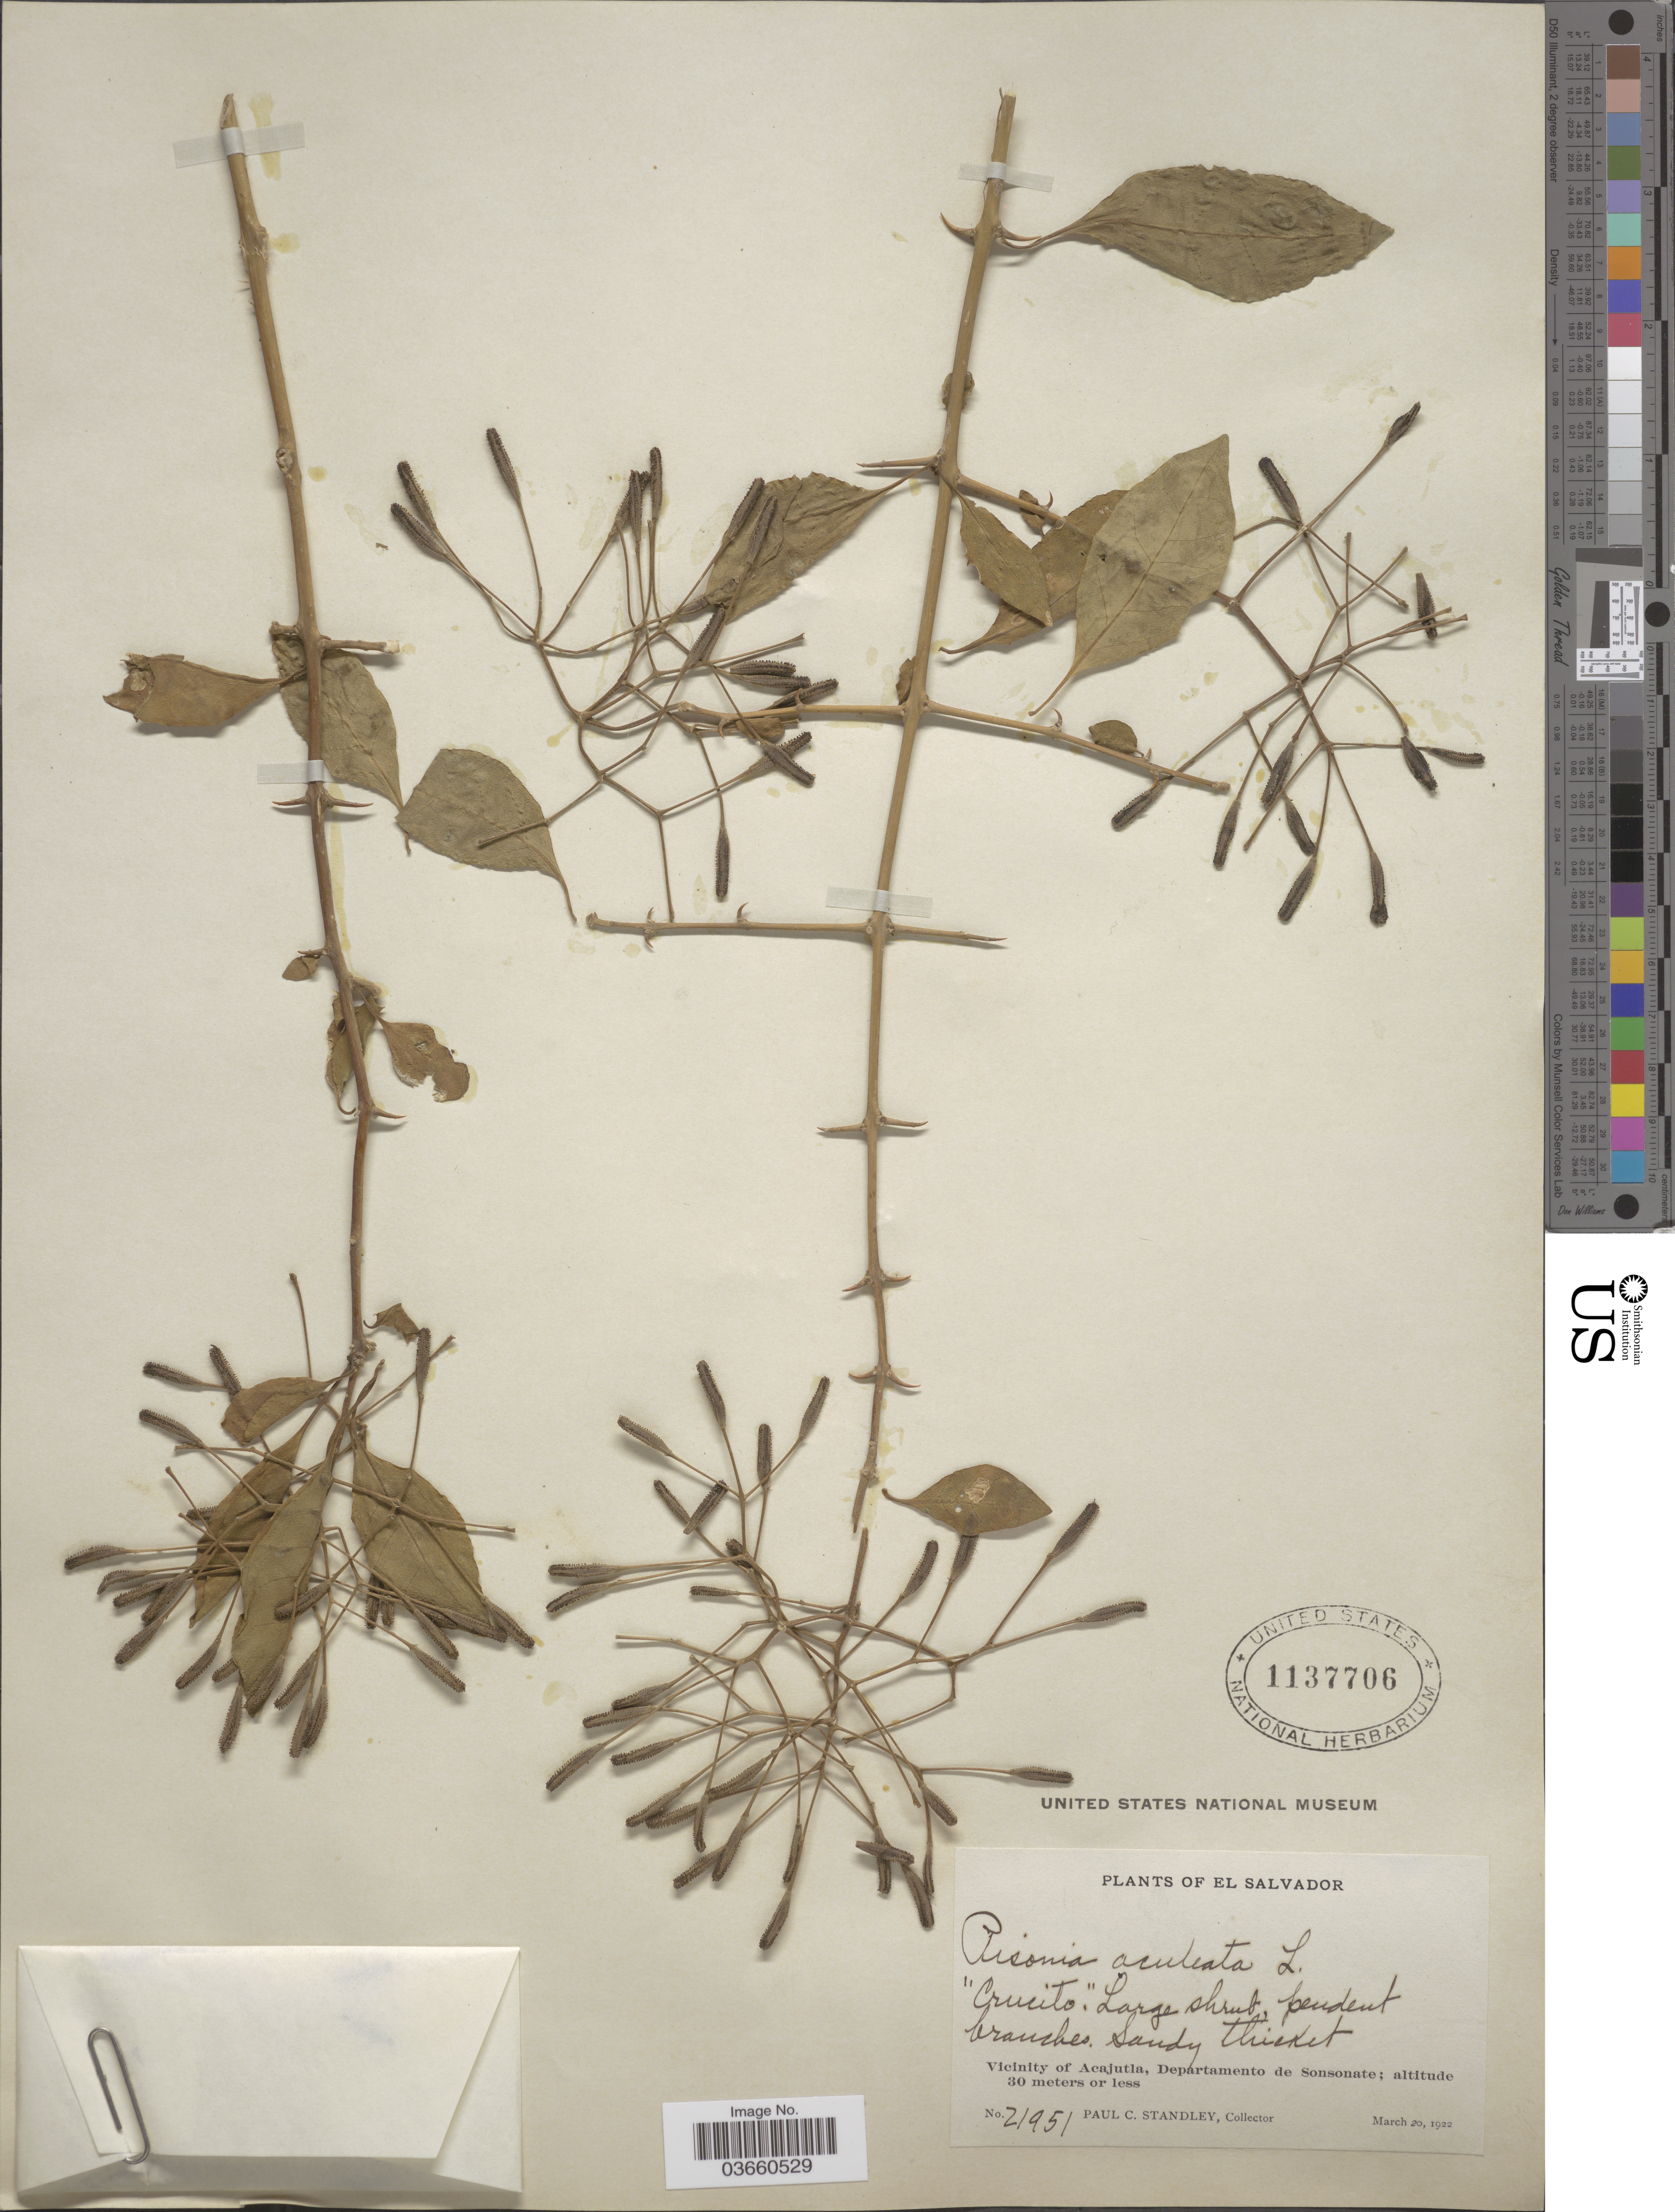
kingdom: Plantae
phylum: Tracheophyta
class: Magnoliopsida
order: Caryophyllales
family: Nyctaginaceae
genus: Pisonia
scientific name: Pisonia aculeata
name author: L.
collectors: P. C. Standley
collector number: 21951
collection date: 1922-03-20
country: El Salvador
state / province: Sonsonate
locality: Vicinity of Acajutla, Departamento de Sonsonate.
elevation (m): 30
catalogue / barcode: US 1137706